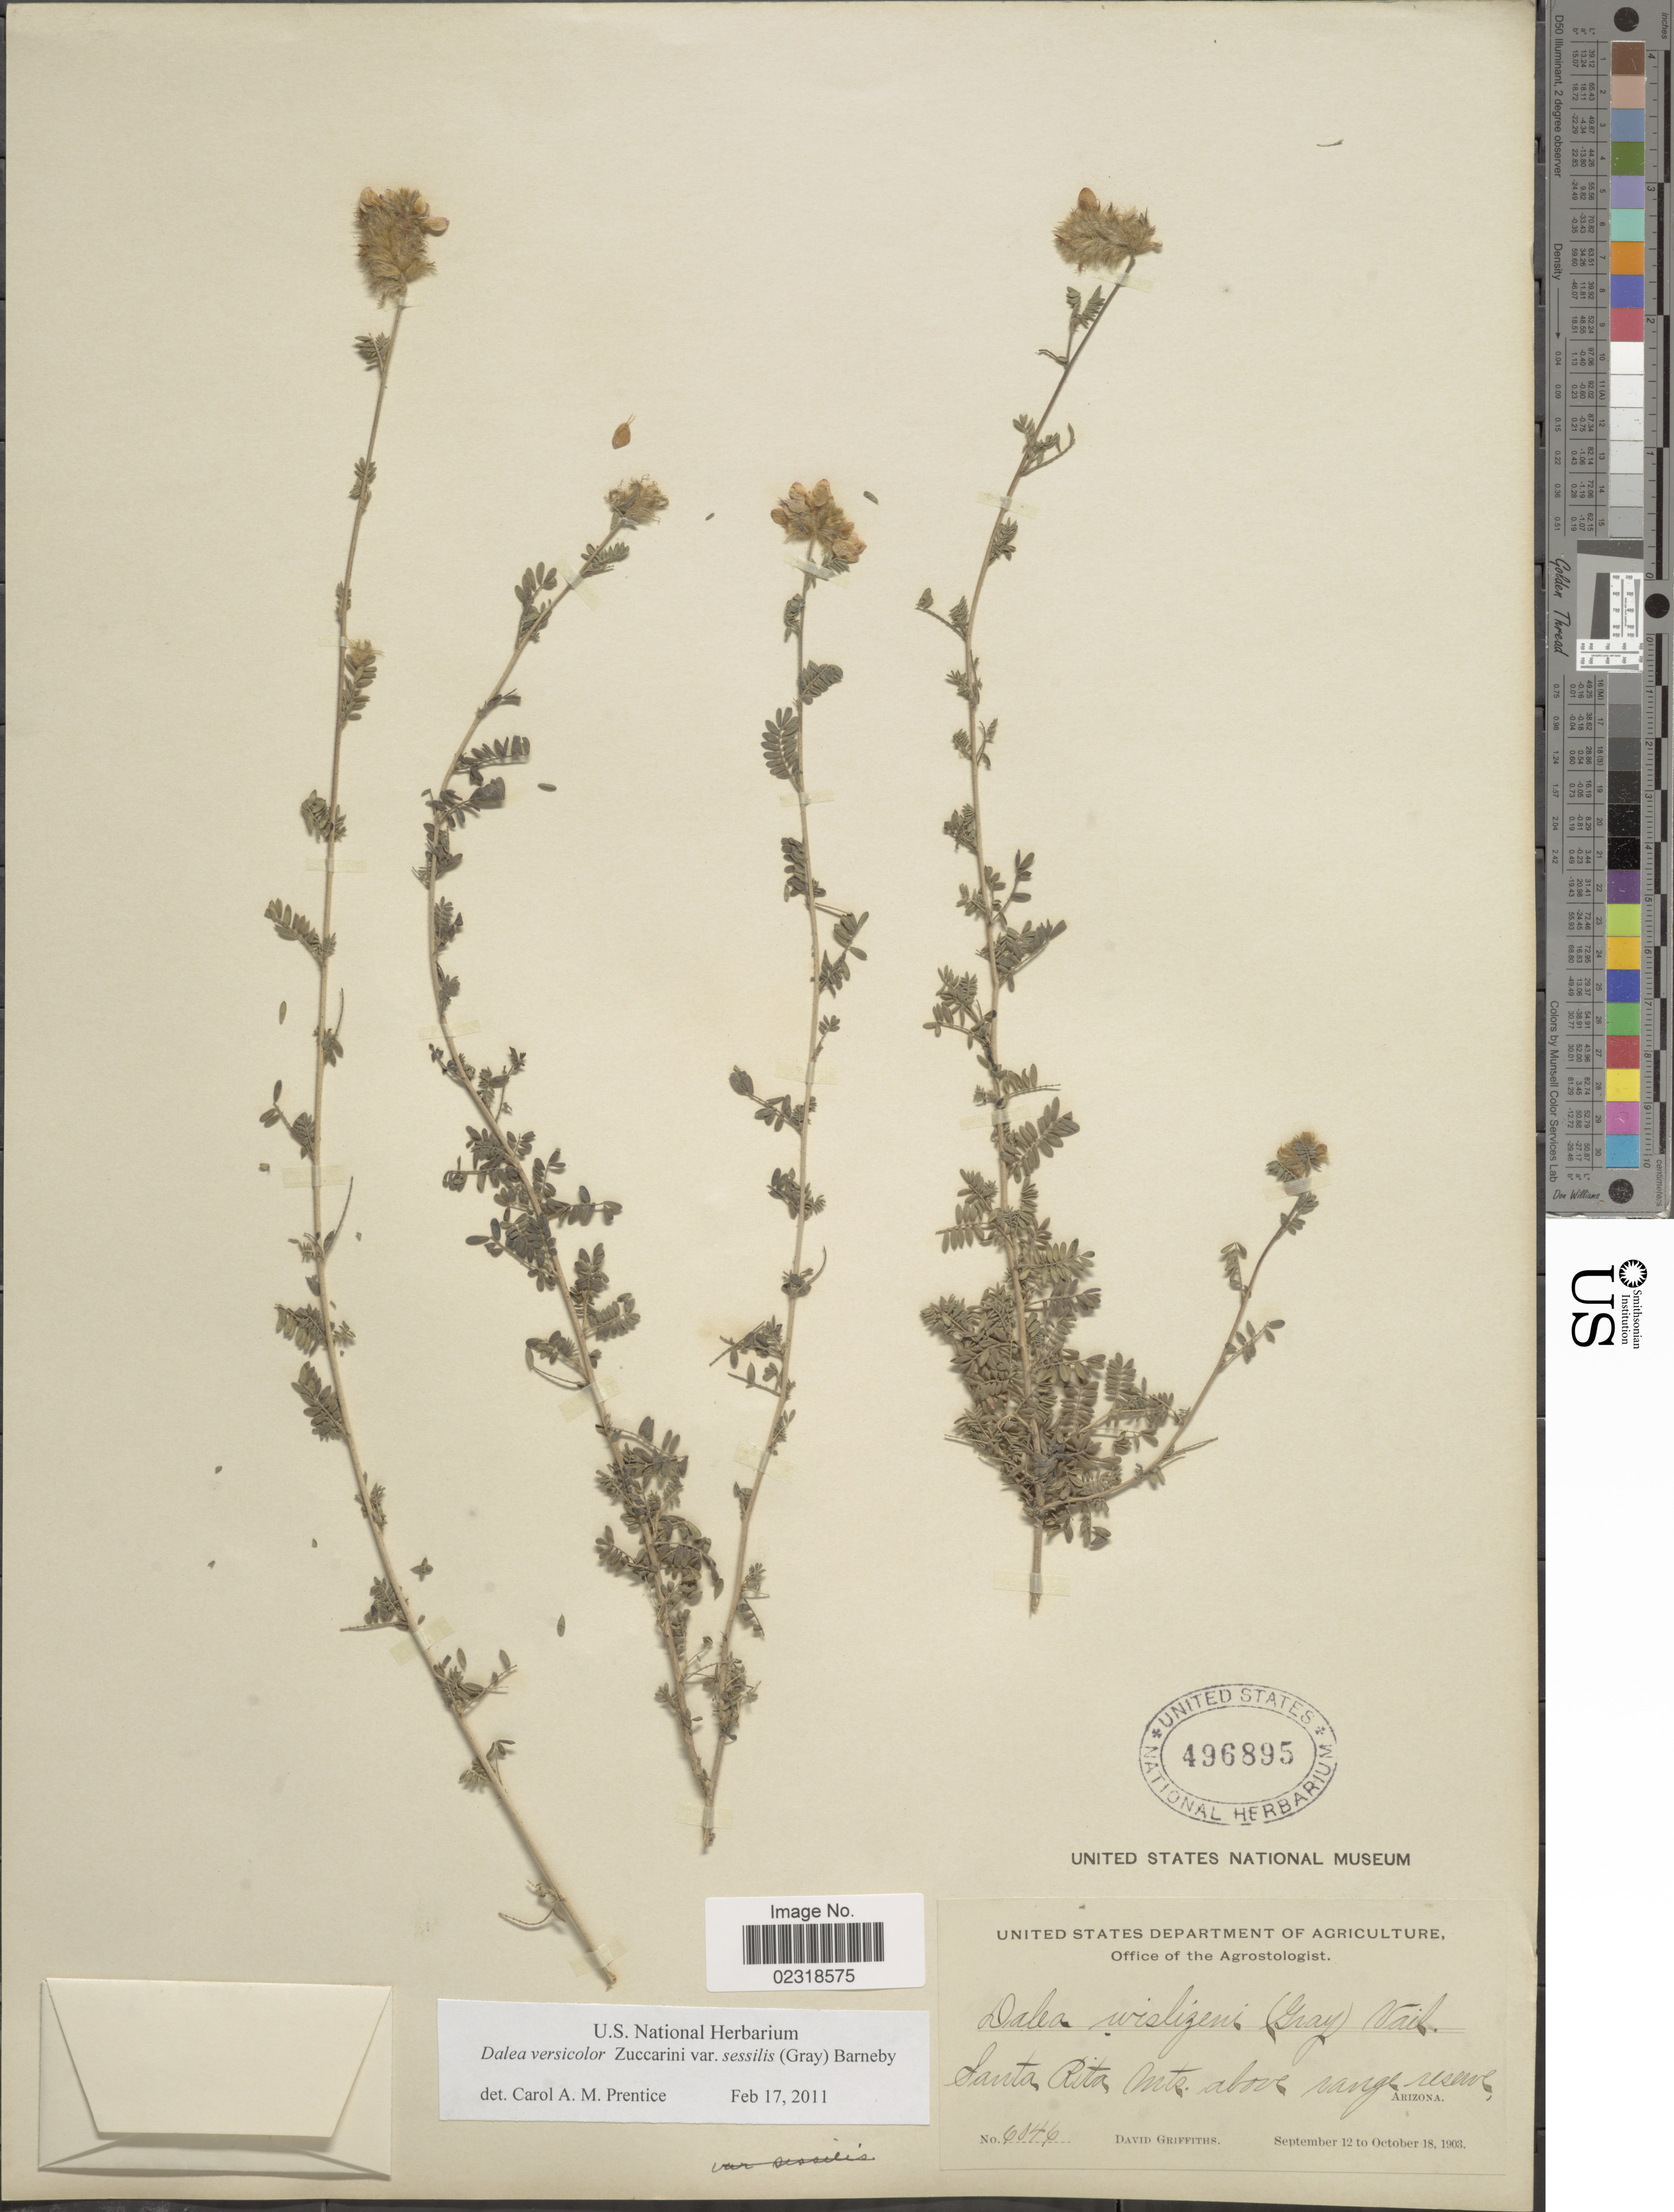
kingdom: Plantae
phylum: Tracheophyta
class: Magnoliopsida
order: Fabales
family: Fabaceae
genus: Dalea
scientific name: Dalea versicolor var. sessilis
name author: Zucc.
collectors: D. Griffiths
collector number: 6046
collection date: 1903-09-12/1903-10-18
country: United States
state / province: Arizona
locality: Santa Rita Mts., above Range Usave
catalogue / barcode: US 496895